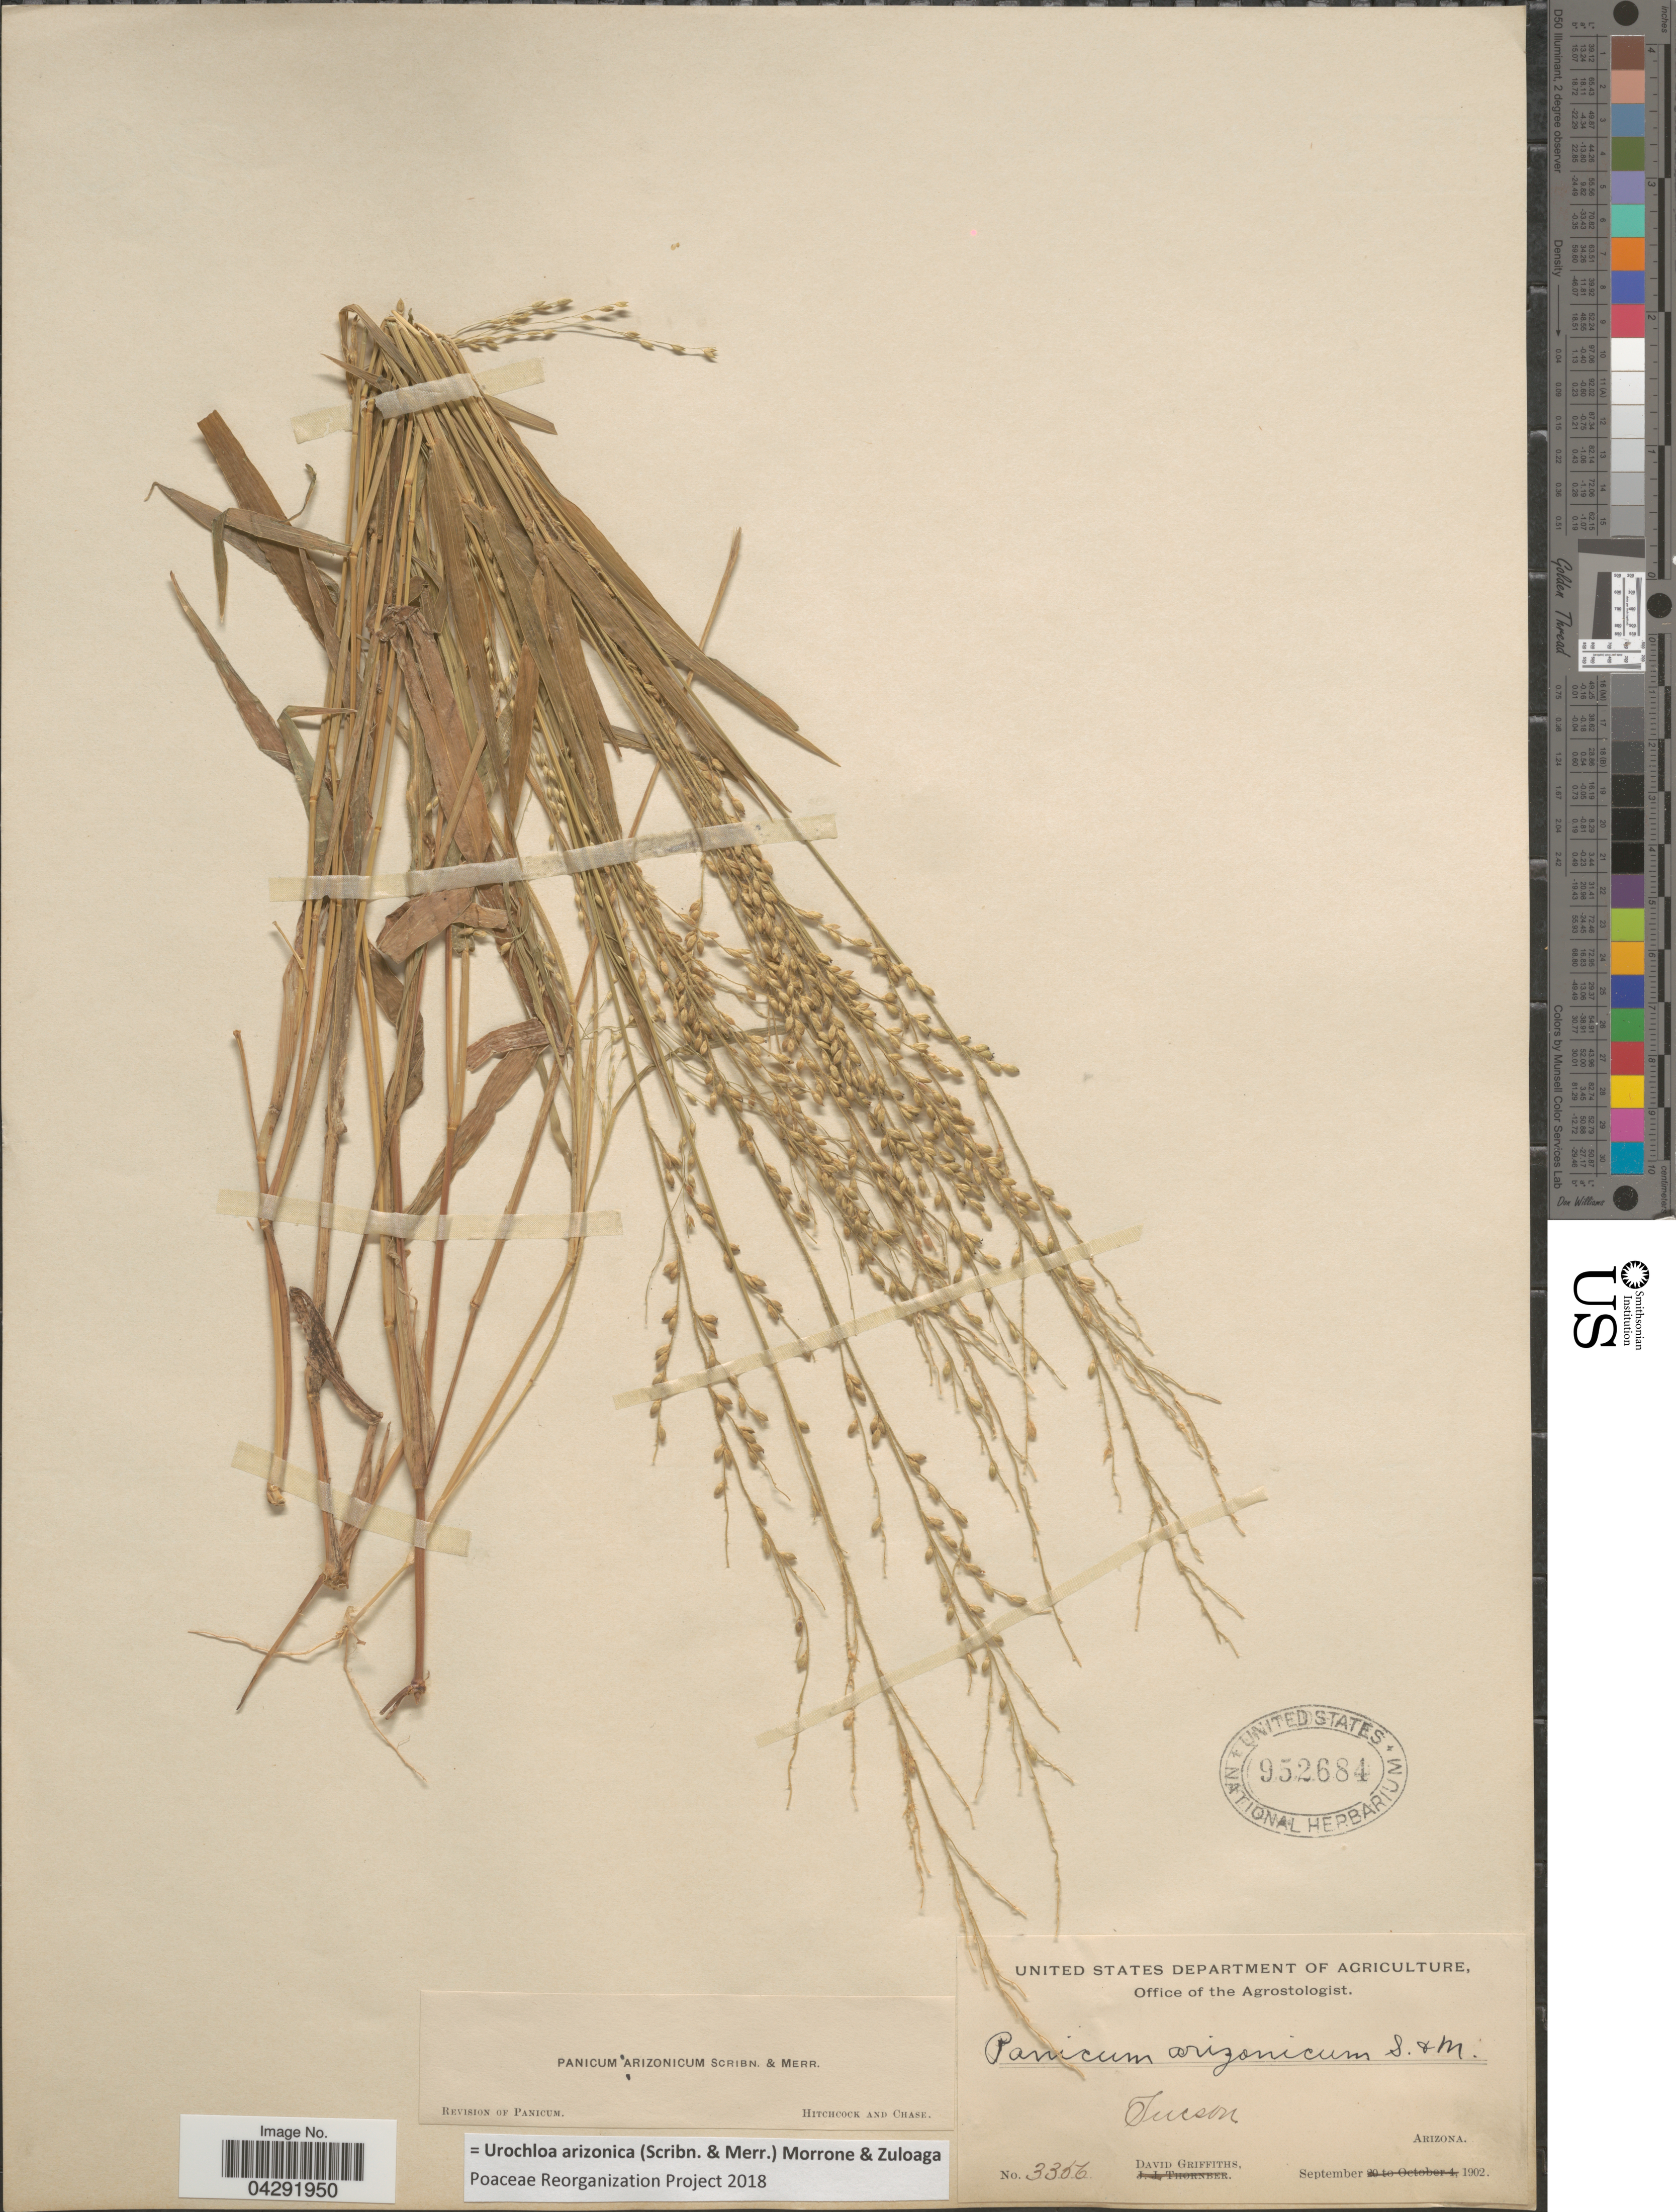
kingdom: Plantae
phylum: Tracheophyta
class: Liliopsida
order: Poales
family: Poaceae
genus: Urochloa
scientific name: Urochloa arizonica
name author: (Scribn. & Merr.) Morrone & Zuloaga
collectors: D. Griffiths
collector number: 3356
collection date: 1902-09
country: United States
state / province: Arizona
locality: Tucson.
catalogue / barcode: US 952684